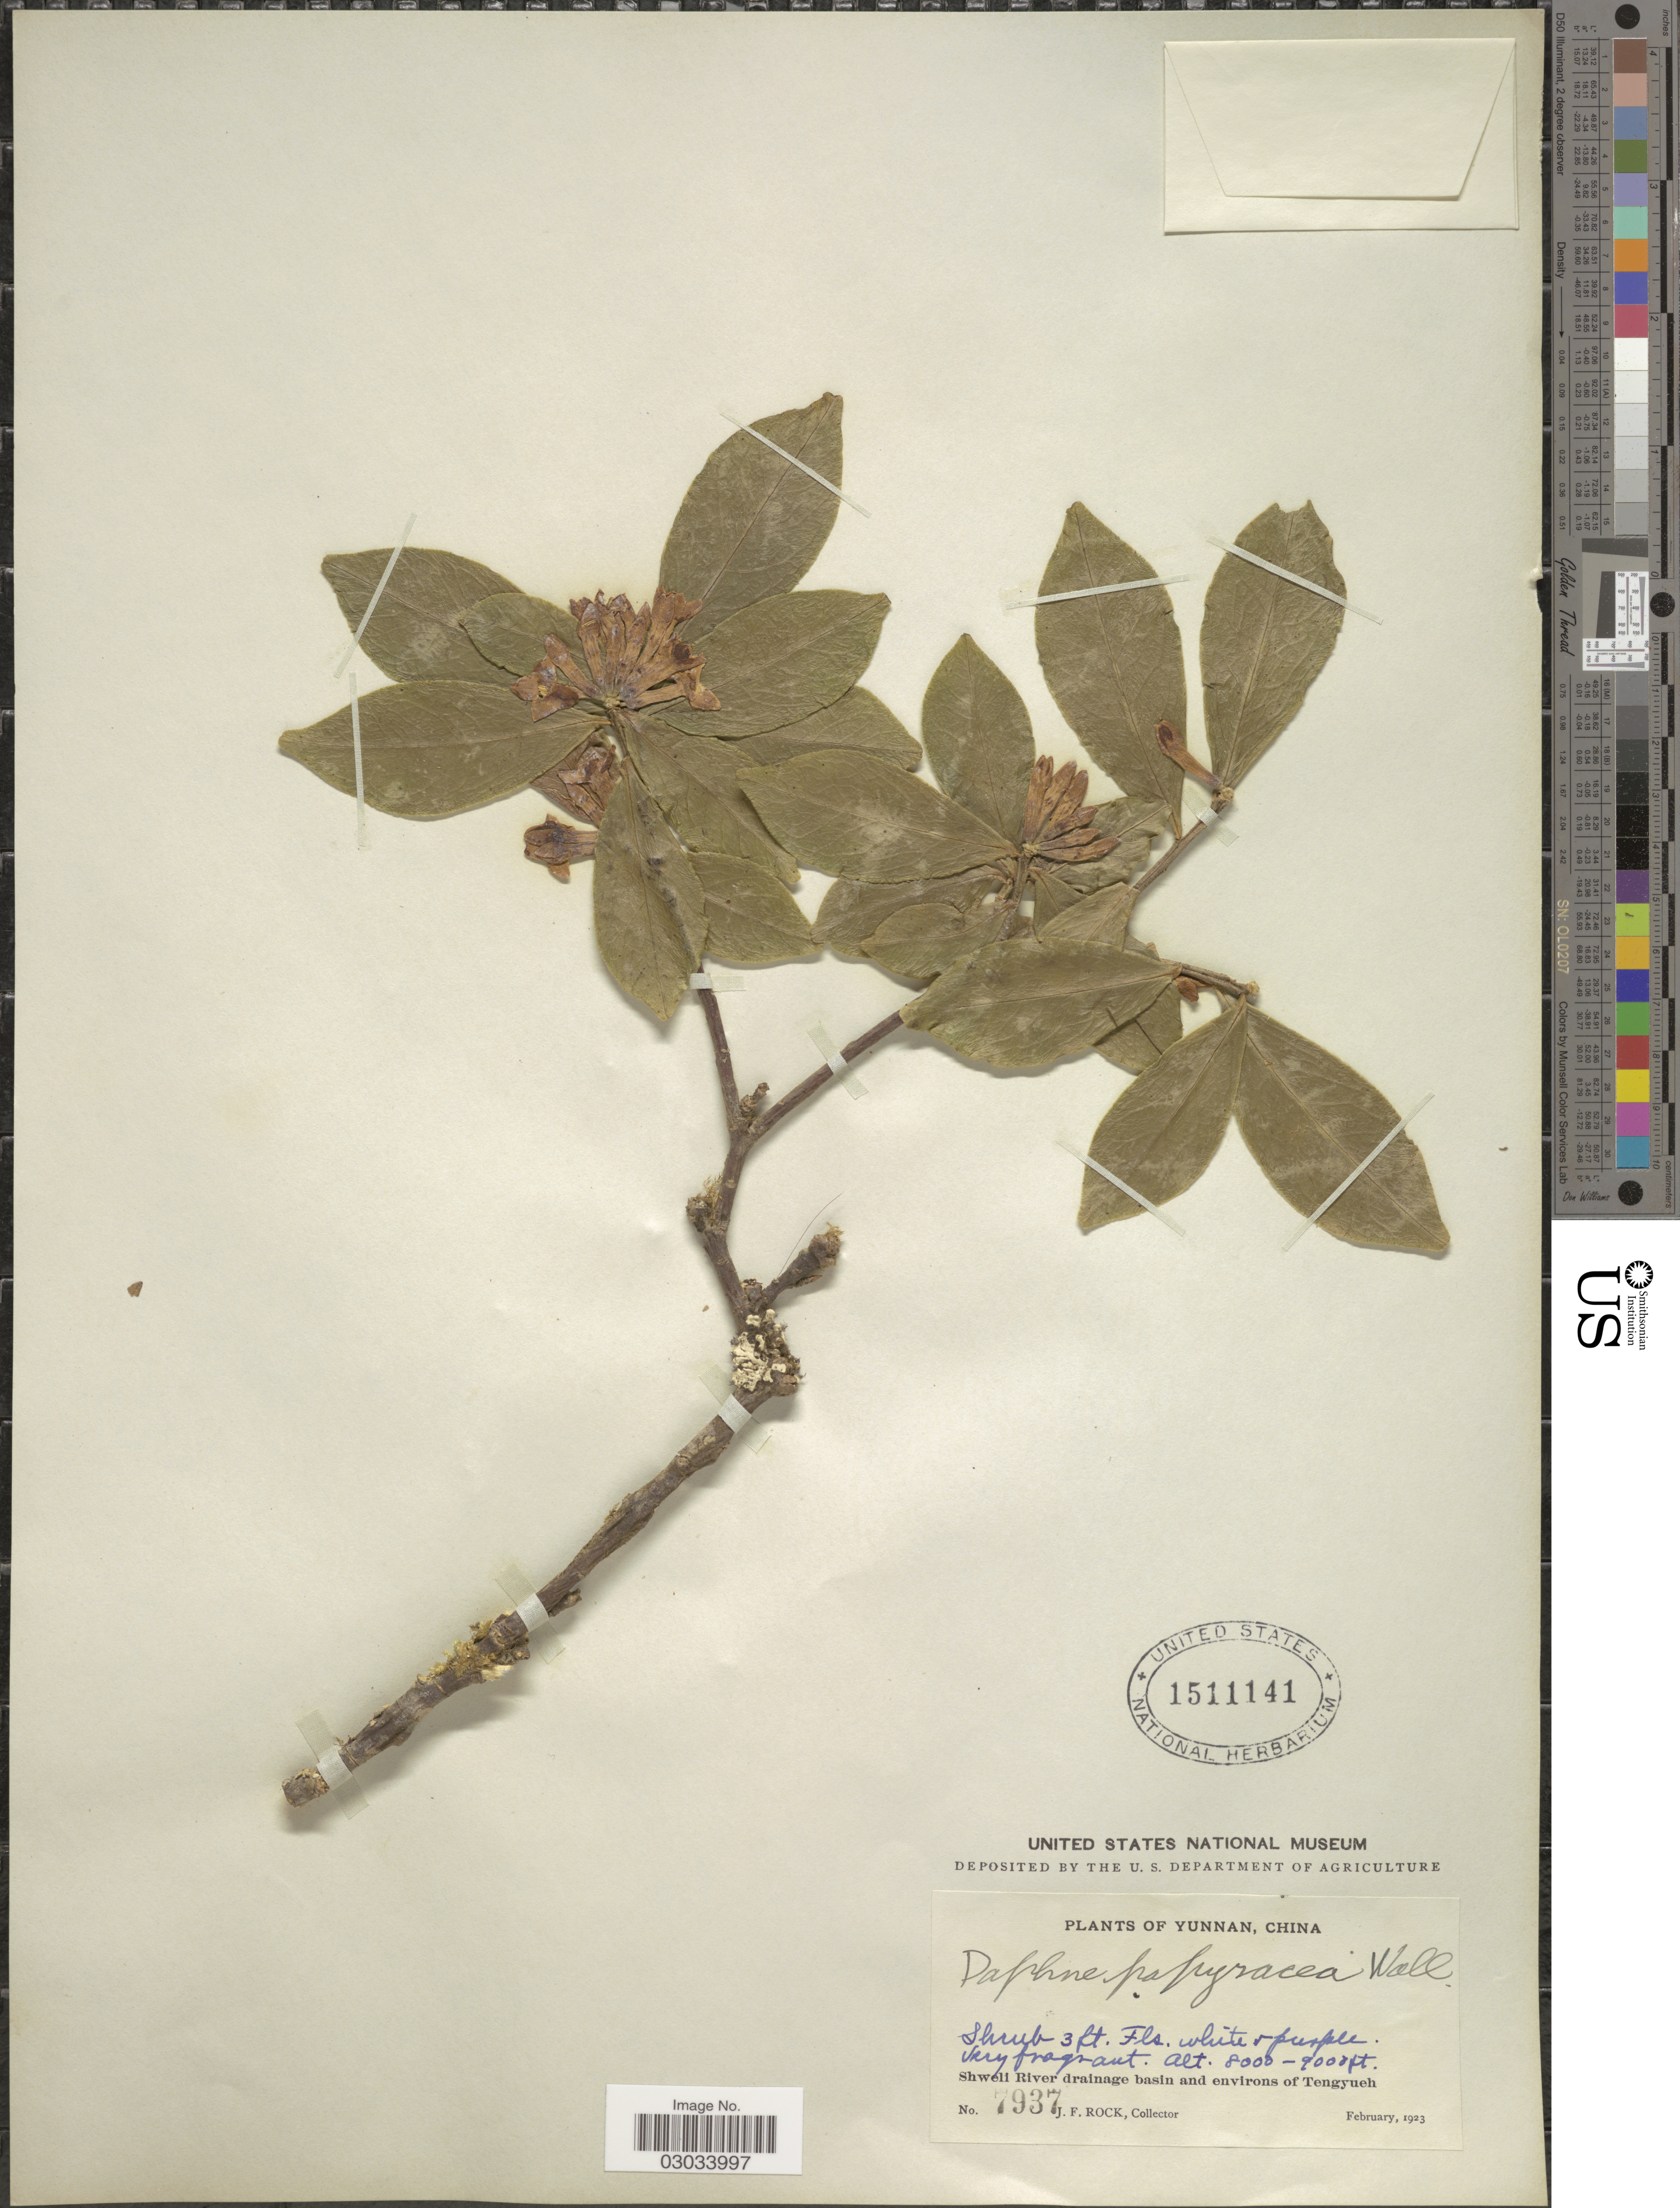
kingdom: Plantae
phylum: Tracheophyta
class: Magnoliopsida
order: Malvales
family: Thymelaeaceae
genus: Daphne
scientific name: Daphne papyracea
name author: Wall. ex Steud.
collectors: J. Rock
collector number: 7937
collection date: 1923-02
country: China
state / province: Yunnan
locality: Shweli River drainage basin and environs of Tengyueh.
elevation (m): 2438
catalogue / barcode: US 1511141